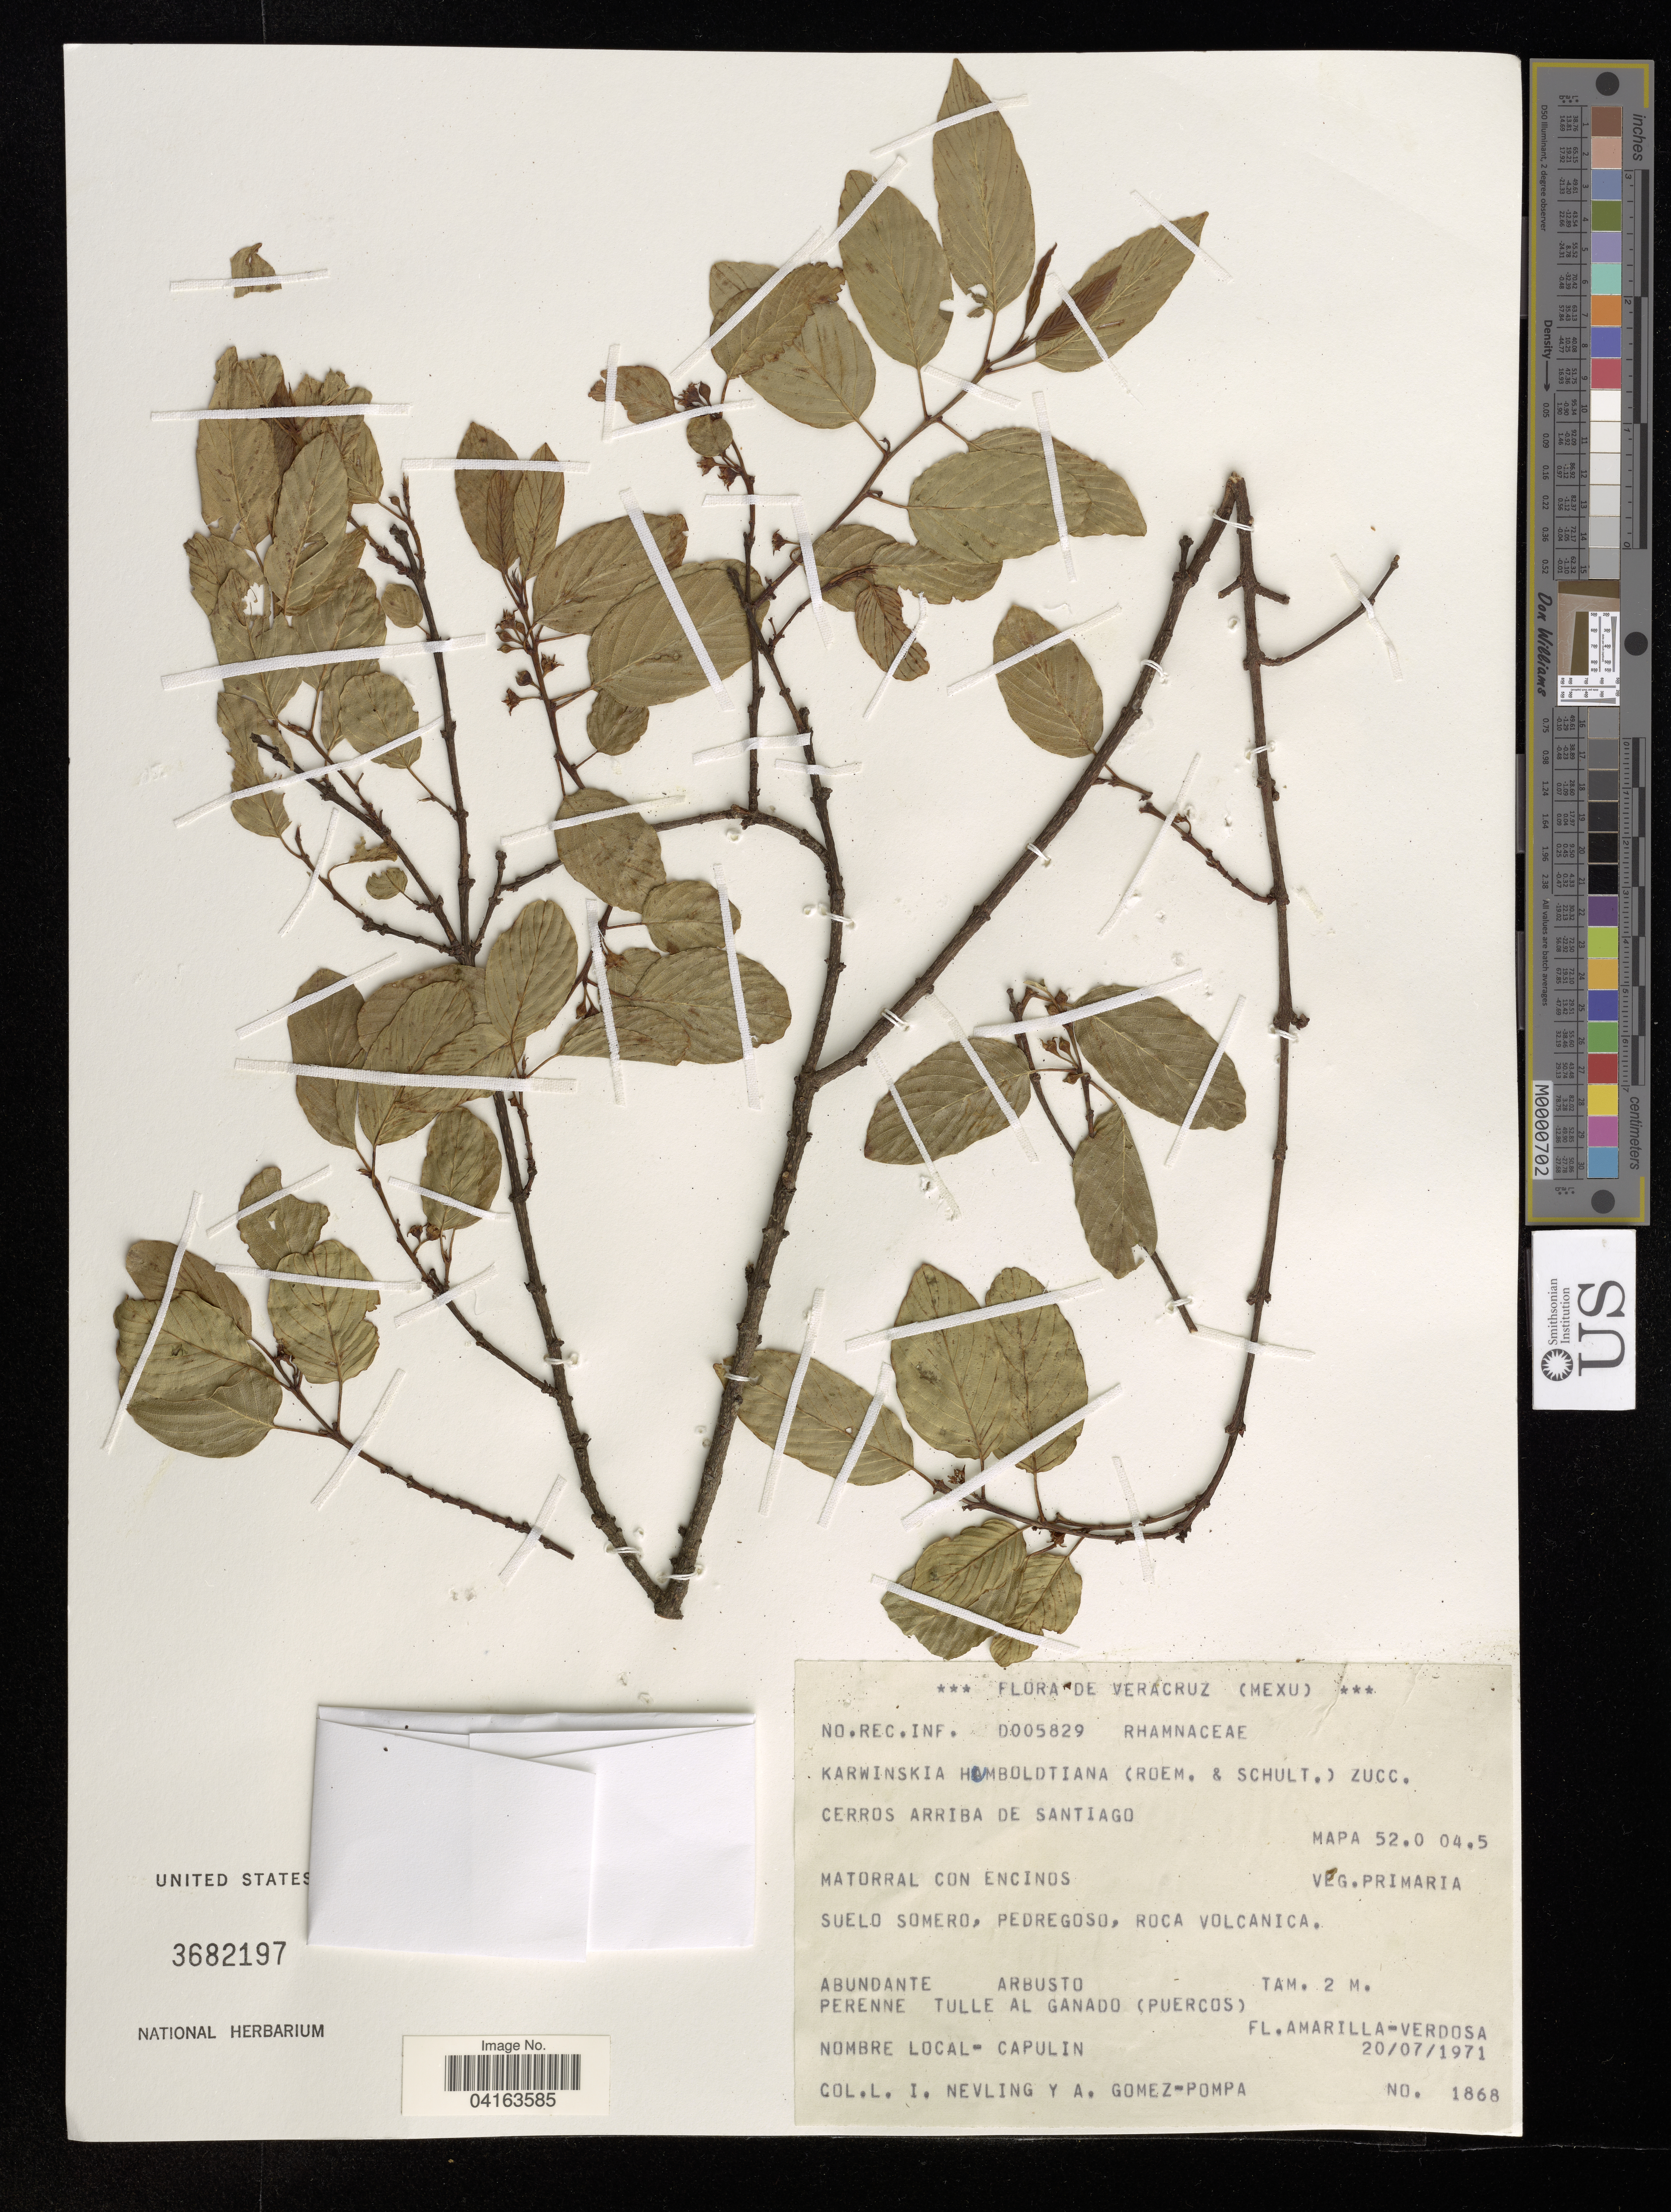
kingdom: Plantae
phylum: Tracheophyta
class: Magnoliopsida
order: Rosales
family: Rhamnaceae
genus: Karwinskia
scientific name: Karwinskia humboldtiana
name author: (Schult.) Zucc.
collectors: L. Nevling & A. Gómez Pompa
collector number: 1868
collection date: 1971-07-20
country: Mexico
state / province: Veracruz Llave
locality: Cerros Arriba de Santiago.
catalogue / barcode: US 3682197